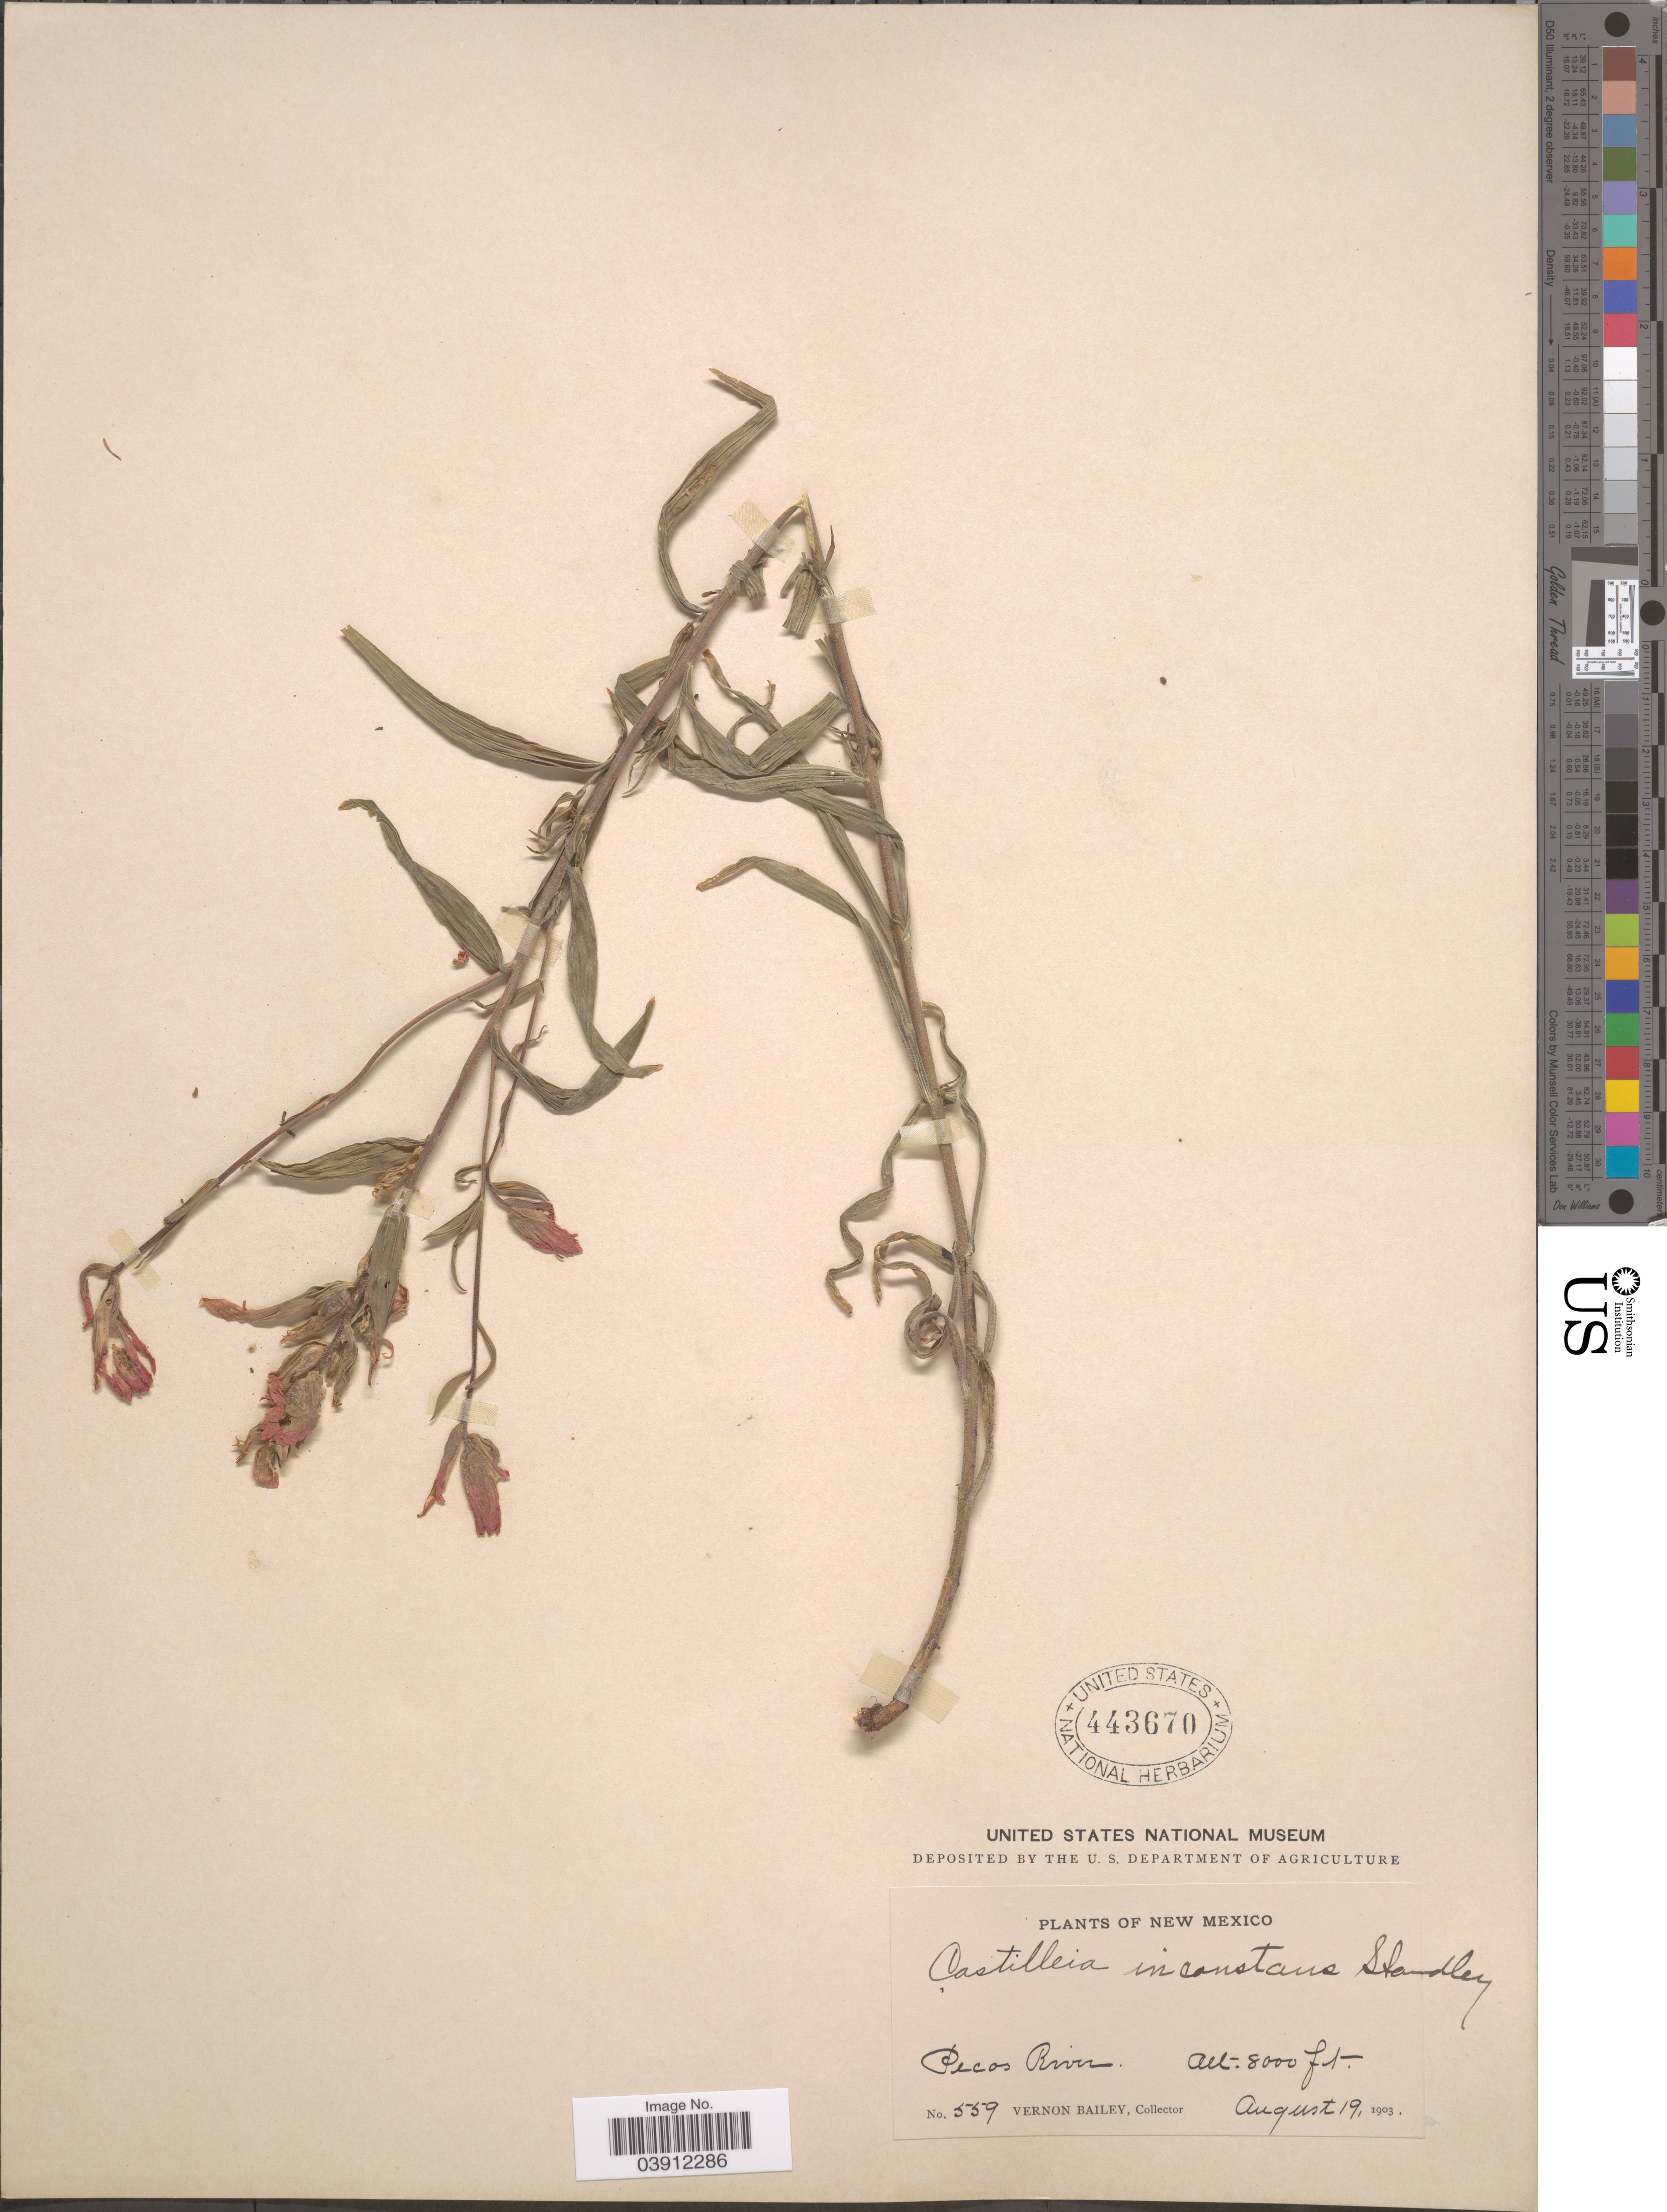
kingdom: Plantae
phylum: Tracheophyta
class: Magnoliopsida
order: Lamiales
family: Orobanchaceae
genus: Castilleja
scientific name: Castilleja inconstans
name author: Standl.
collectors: V. O. Bailey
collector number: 559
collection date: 1903-08-19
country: United States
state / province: New Mexico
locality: Pecos River.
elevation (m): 2438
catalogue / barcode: US 443670